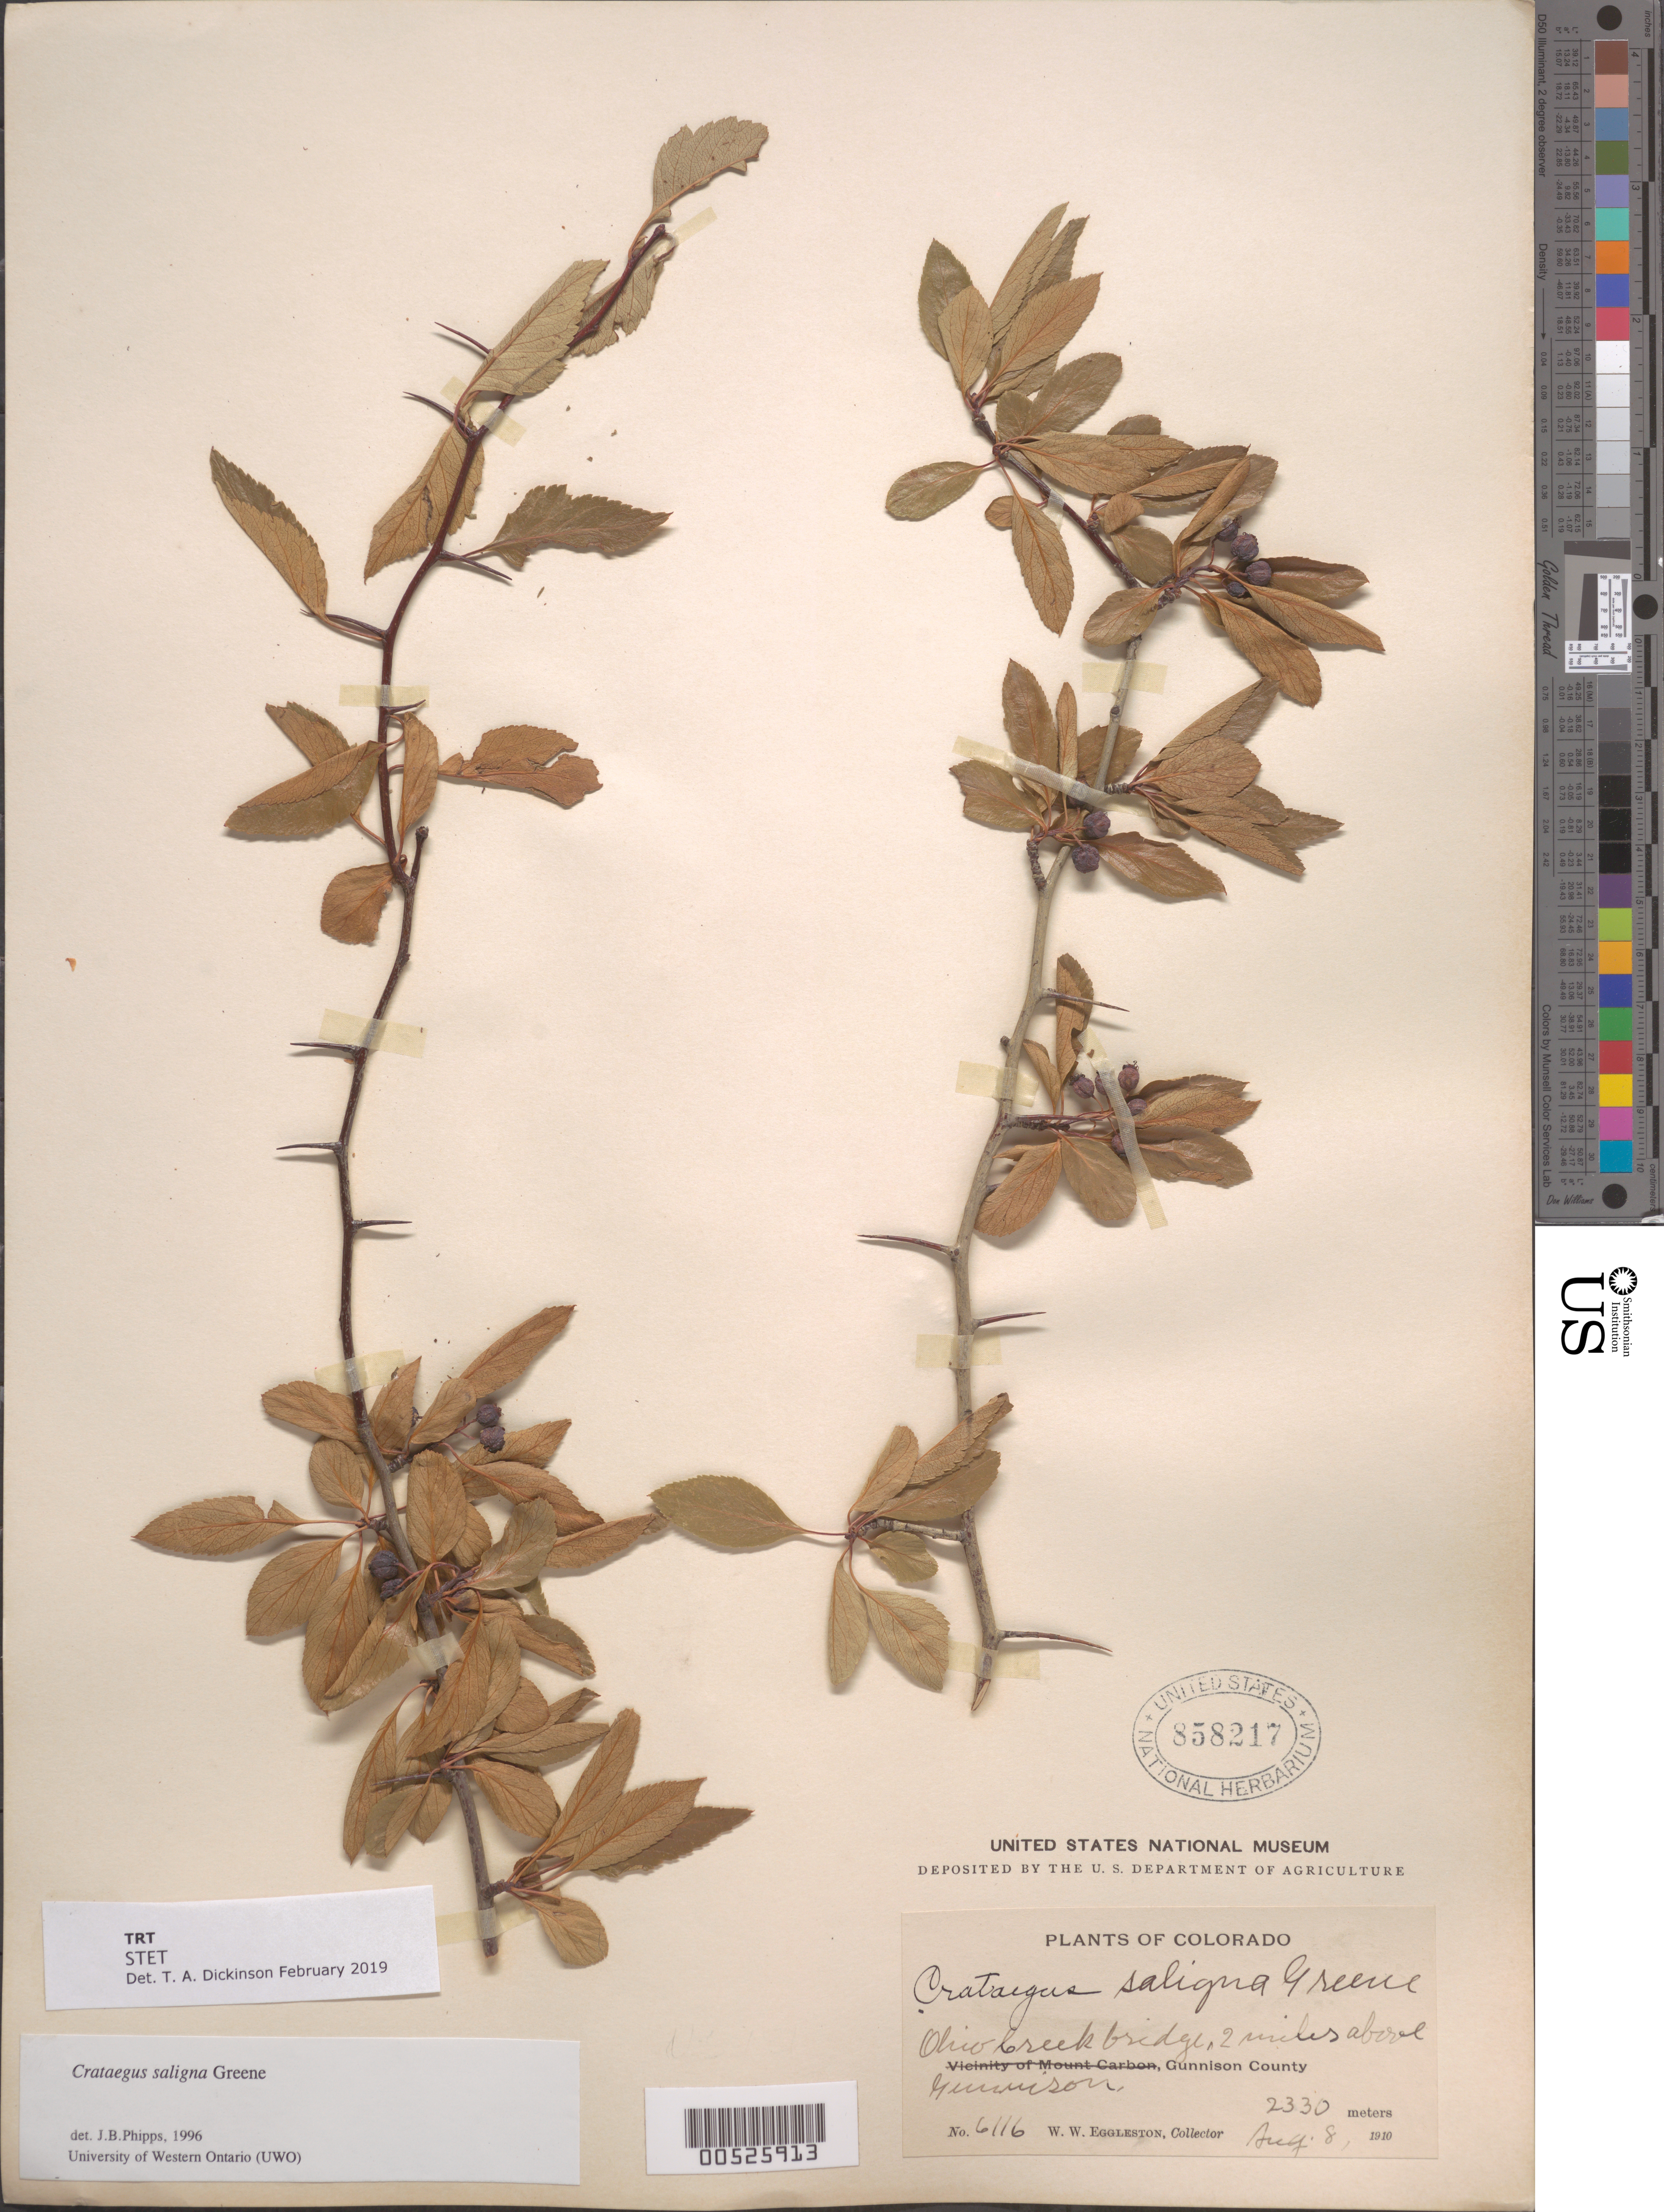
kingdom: Plantae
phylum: Tracheophyta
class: Magnoliopsida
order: Rosales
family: Rosaceae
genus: Crataegus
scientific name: Crataegus saligna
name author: Greene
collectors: W. W. Eggleston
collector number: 6116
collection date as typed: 08 Aug 1910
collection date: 1910-08-08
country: United States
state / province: Colorado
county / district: Gunnison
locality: Above Gunnison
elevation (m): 2330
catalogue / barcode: US 858217